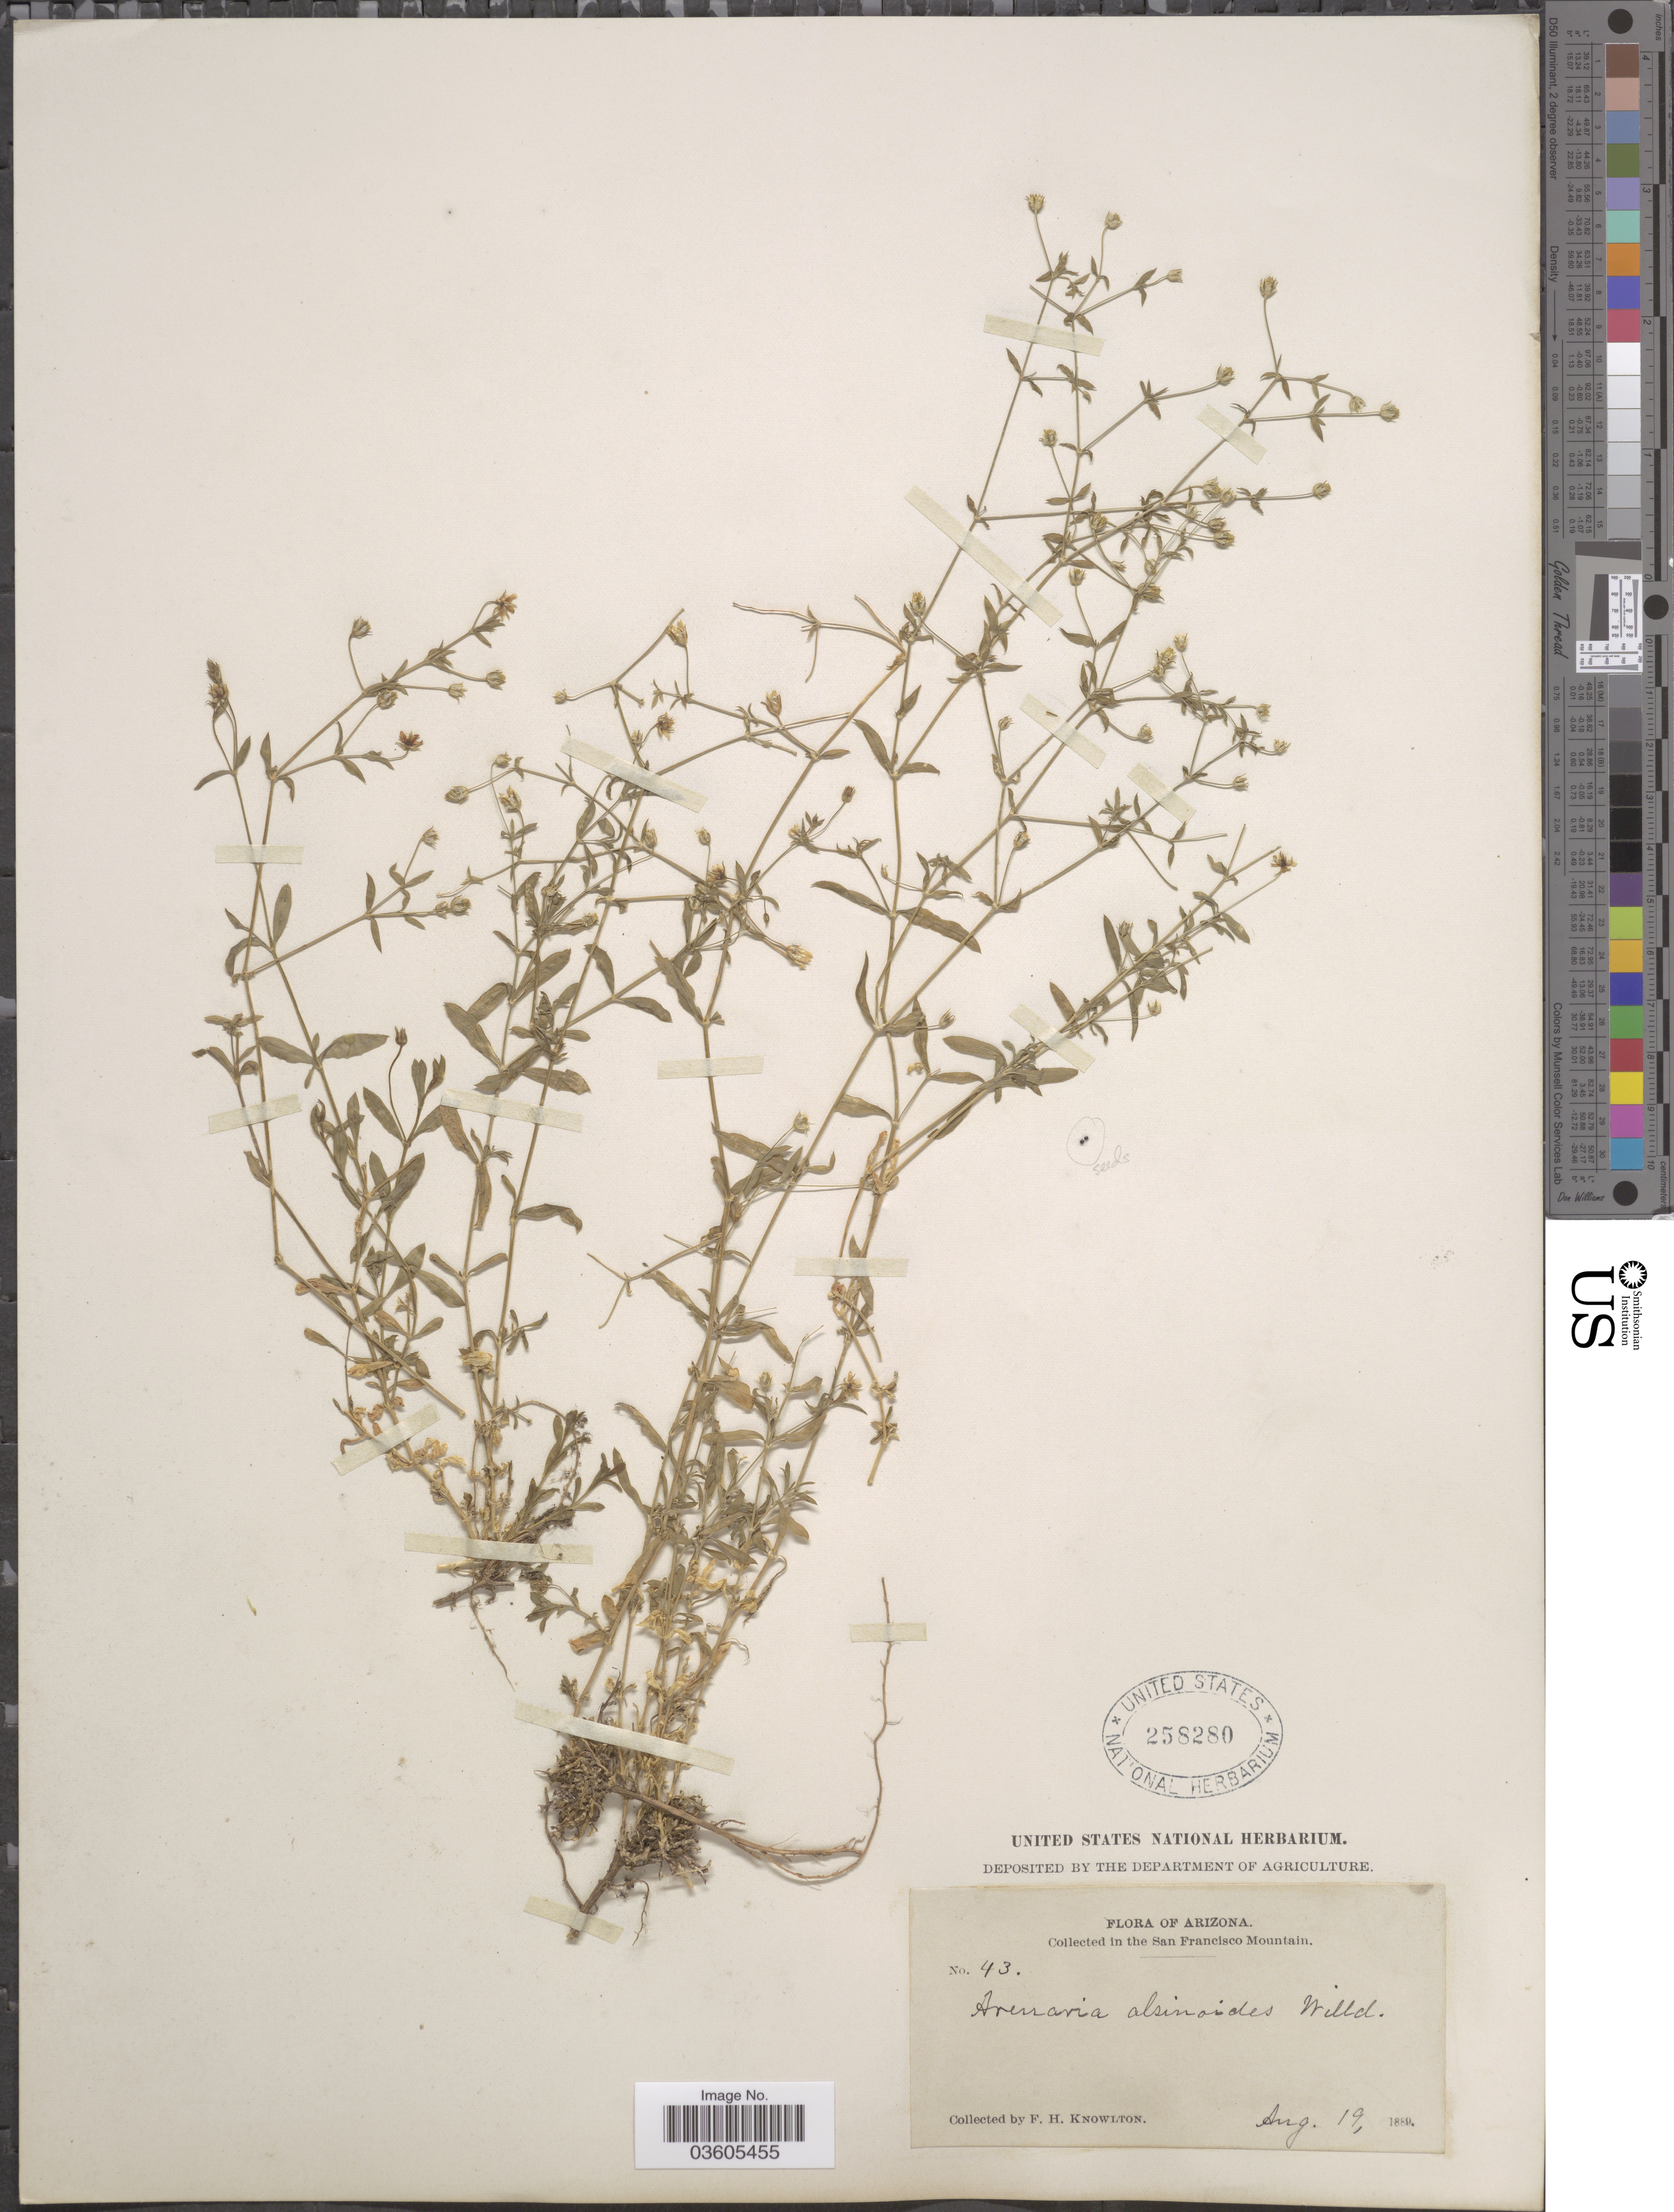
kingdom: Plantae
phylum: Tracheophyta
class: Magnoliopsida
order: Caryophyllales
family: Caryophyllaceae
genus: Arenaria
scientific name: Arenaria confusa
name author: Rydb.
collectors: F. H. Knowlton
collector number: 43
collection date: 1889-08-19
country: United States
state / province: Arizona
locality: In the San Francisco Mountain.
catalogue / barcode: US 258280